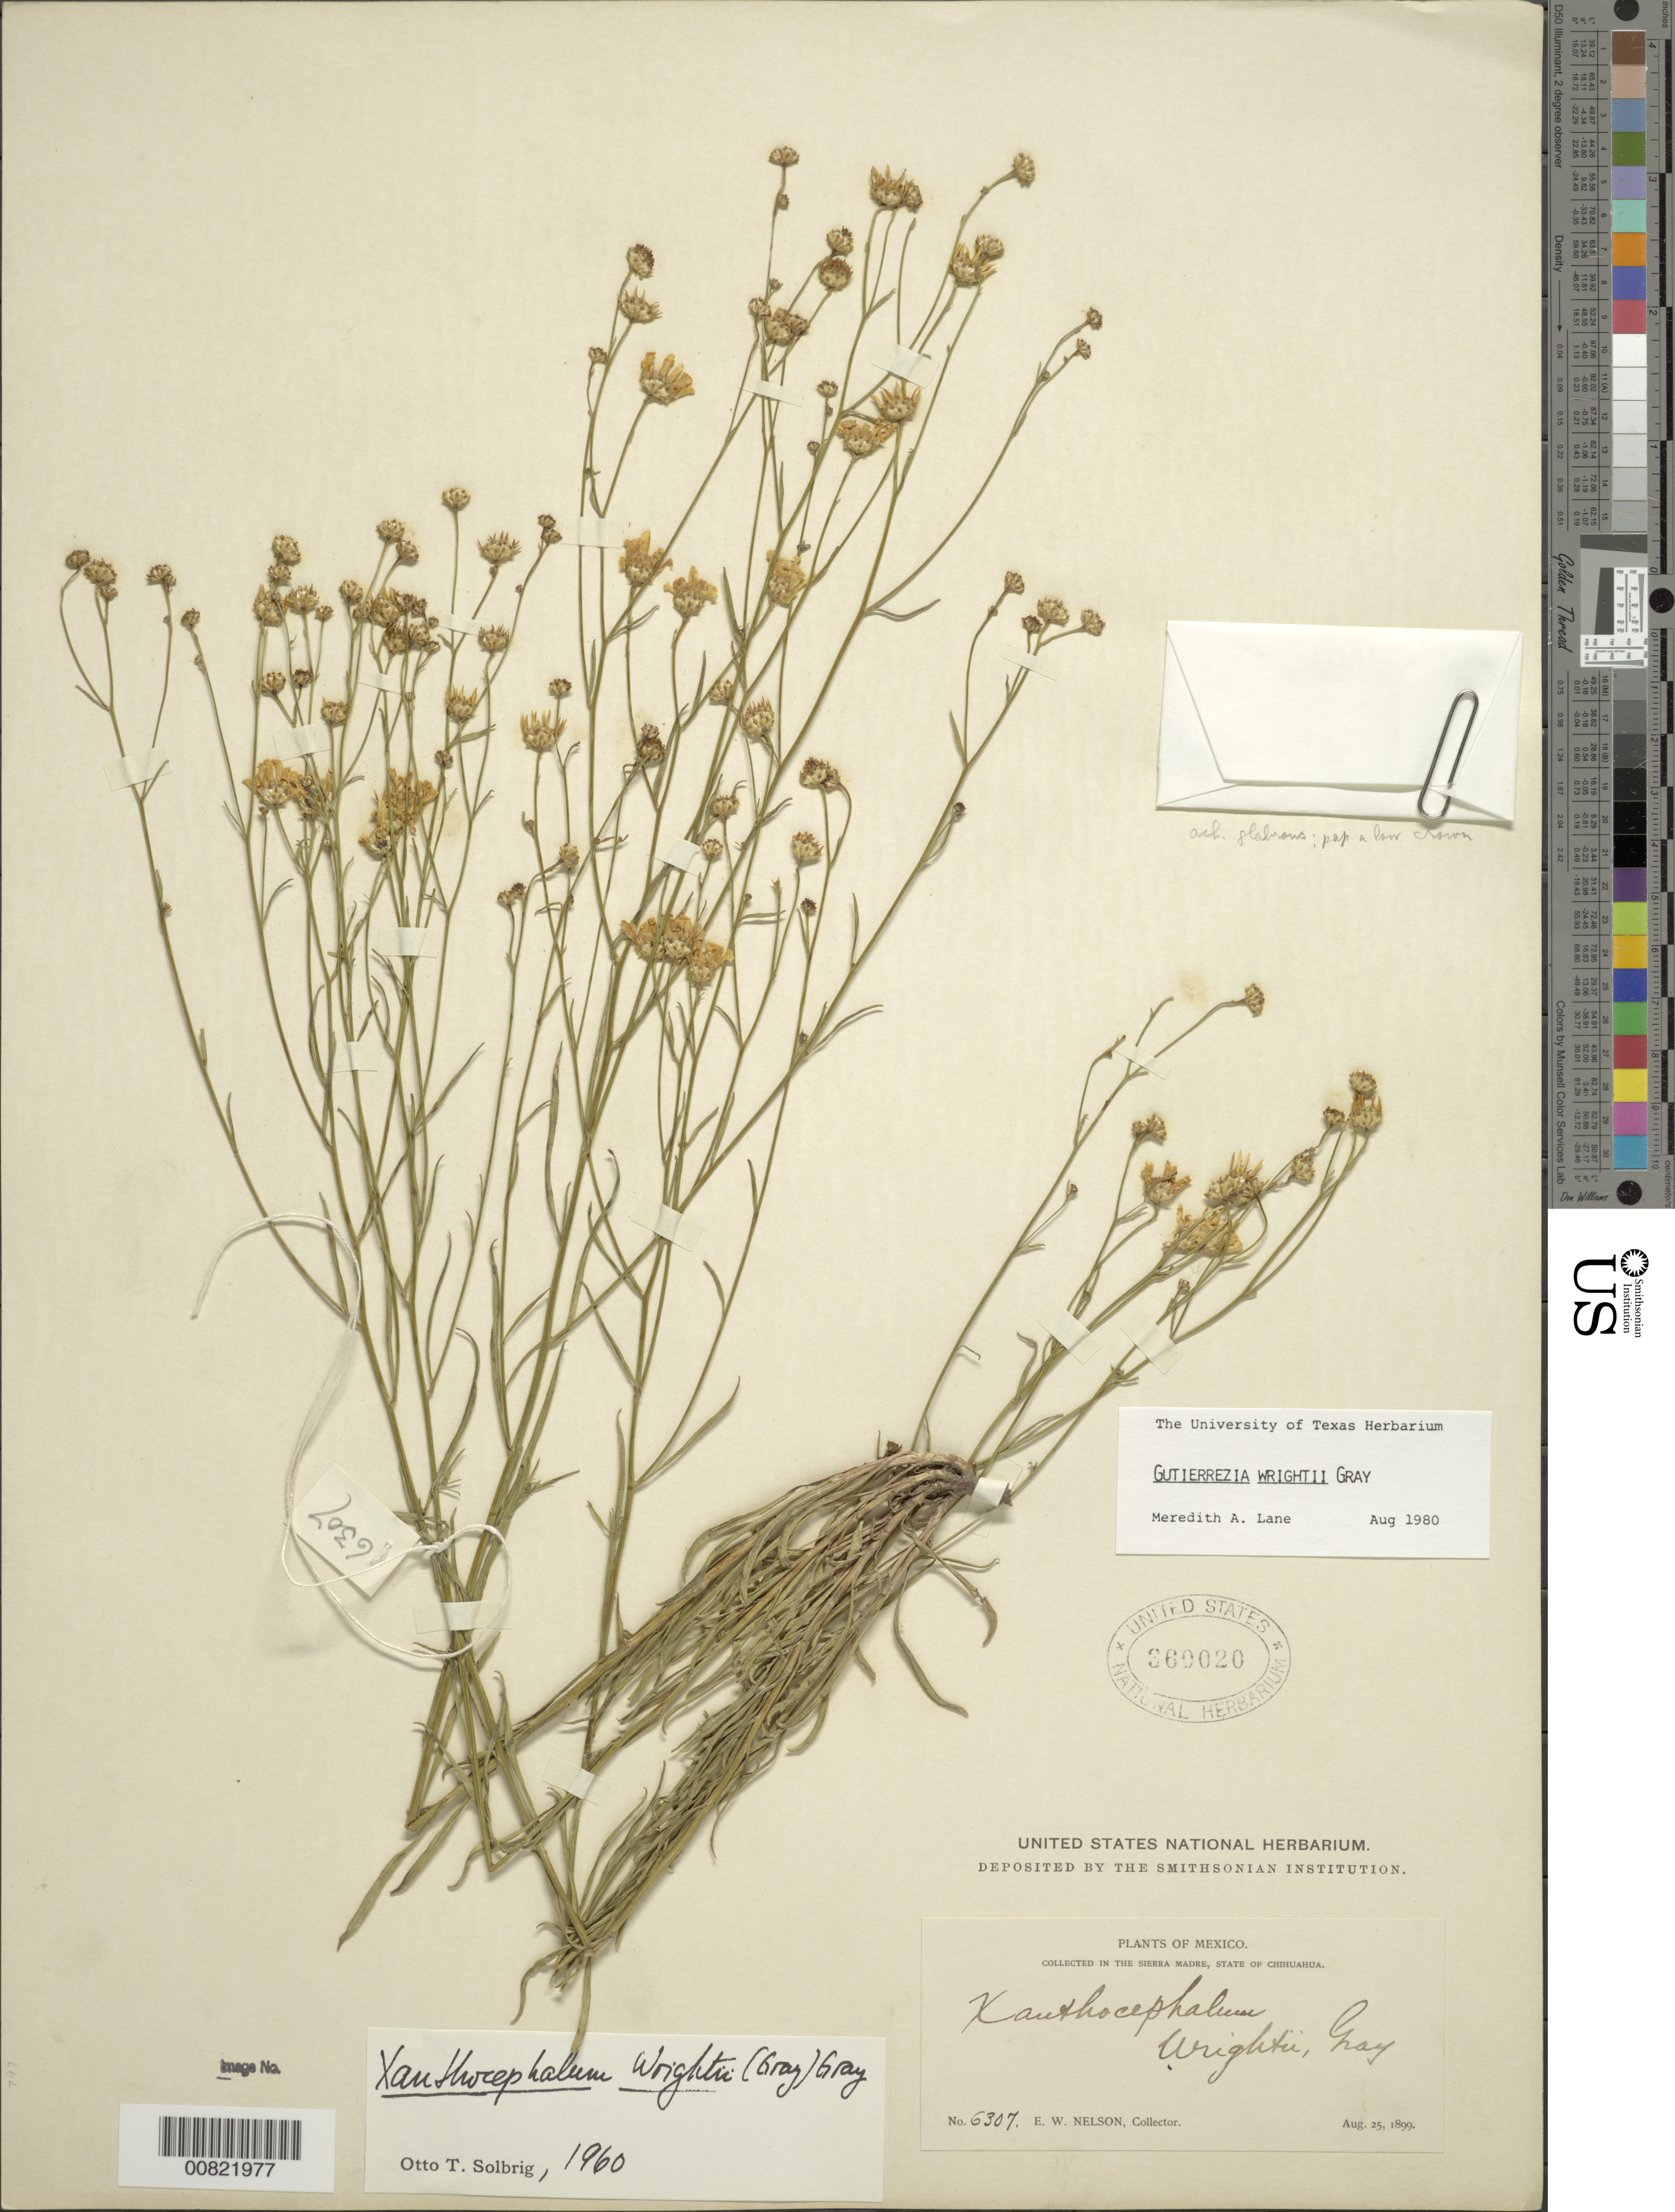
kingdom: Plantae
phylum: Tracheophyta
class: Magnoliopsida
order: Asterales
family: Asteraceae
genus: Gutierrezia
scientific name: Gutierrezia wrightii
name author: A. Gray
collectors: E. W. Nelson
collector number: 6307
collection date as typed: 25 Aug 1899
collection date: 1899-08-25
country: Mexico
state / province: Chihuahua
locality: Sierra Madre, Chihuahua.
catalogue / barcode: US 360020